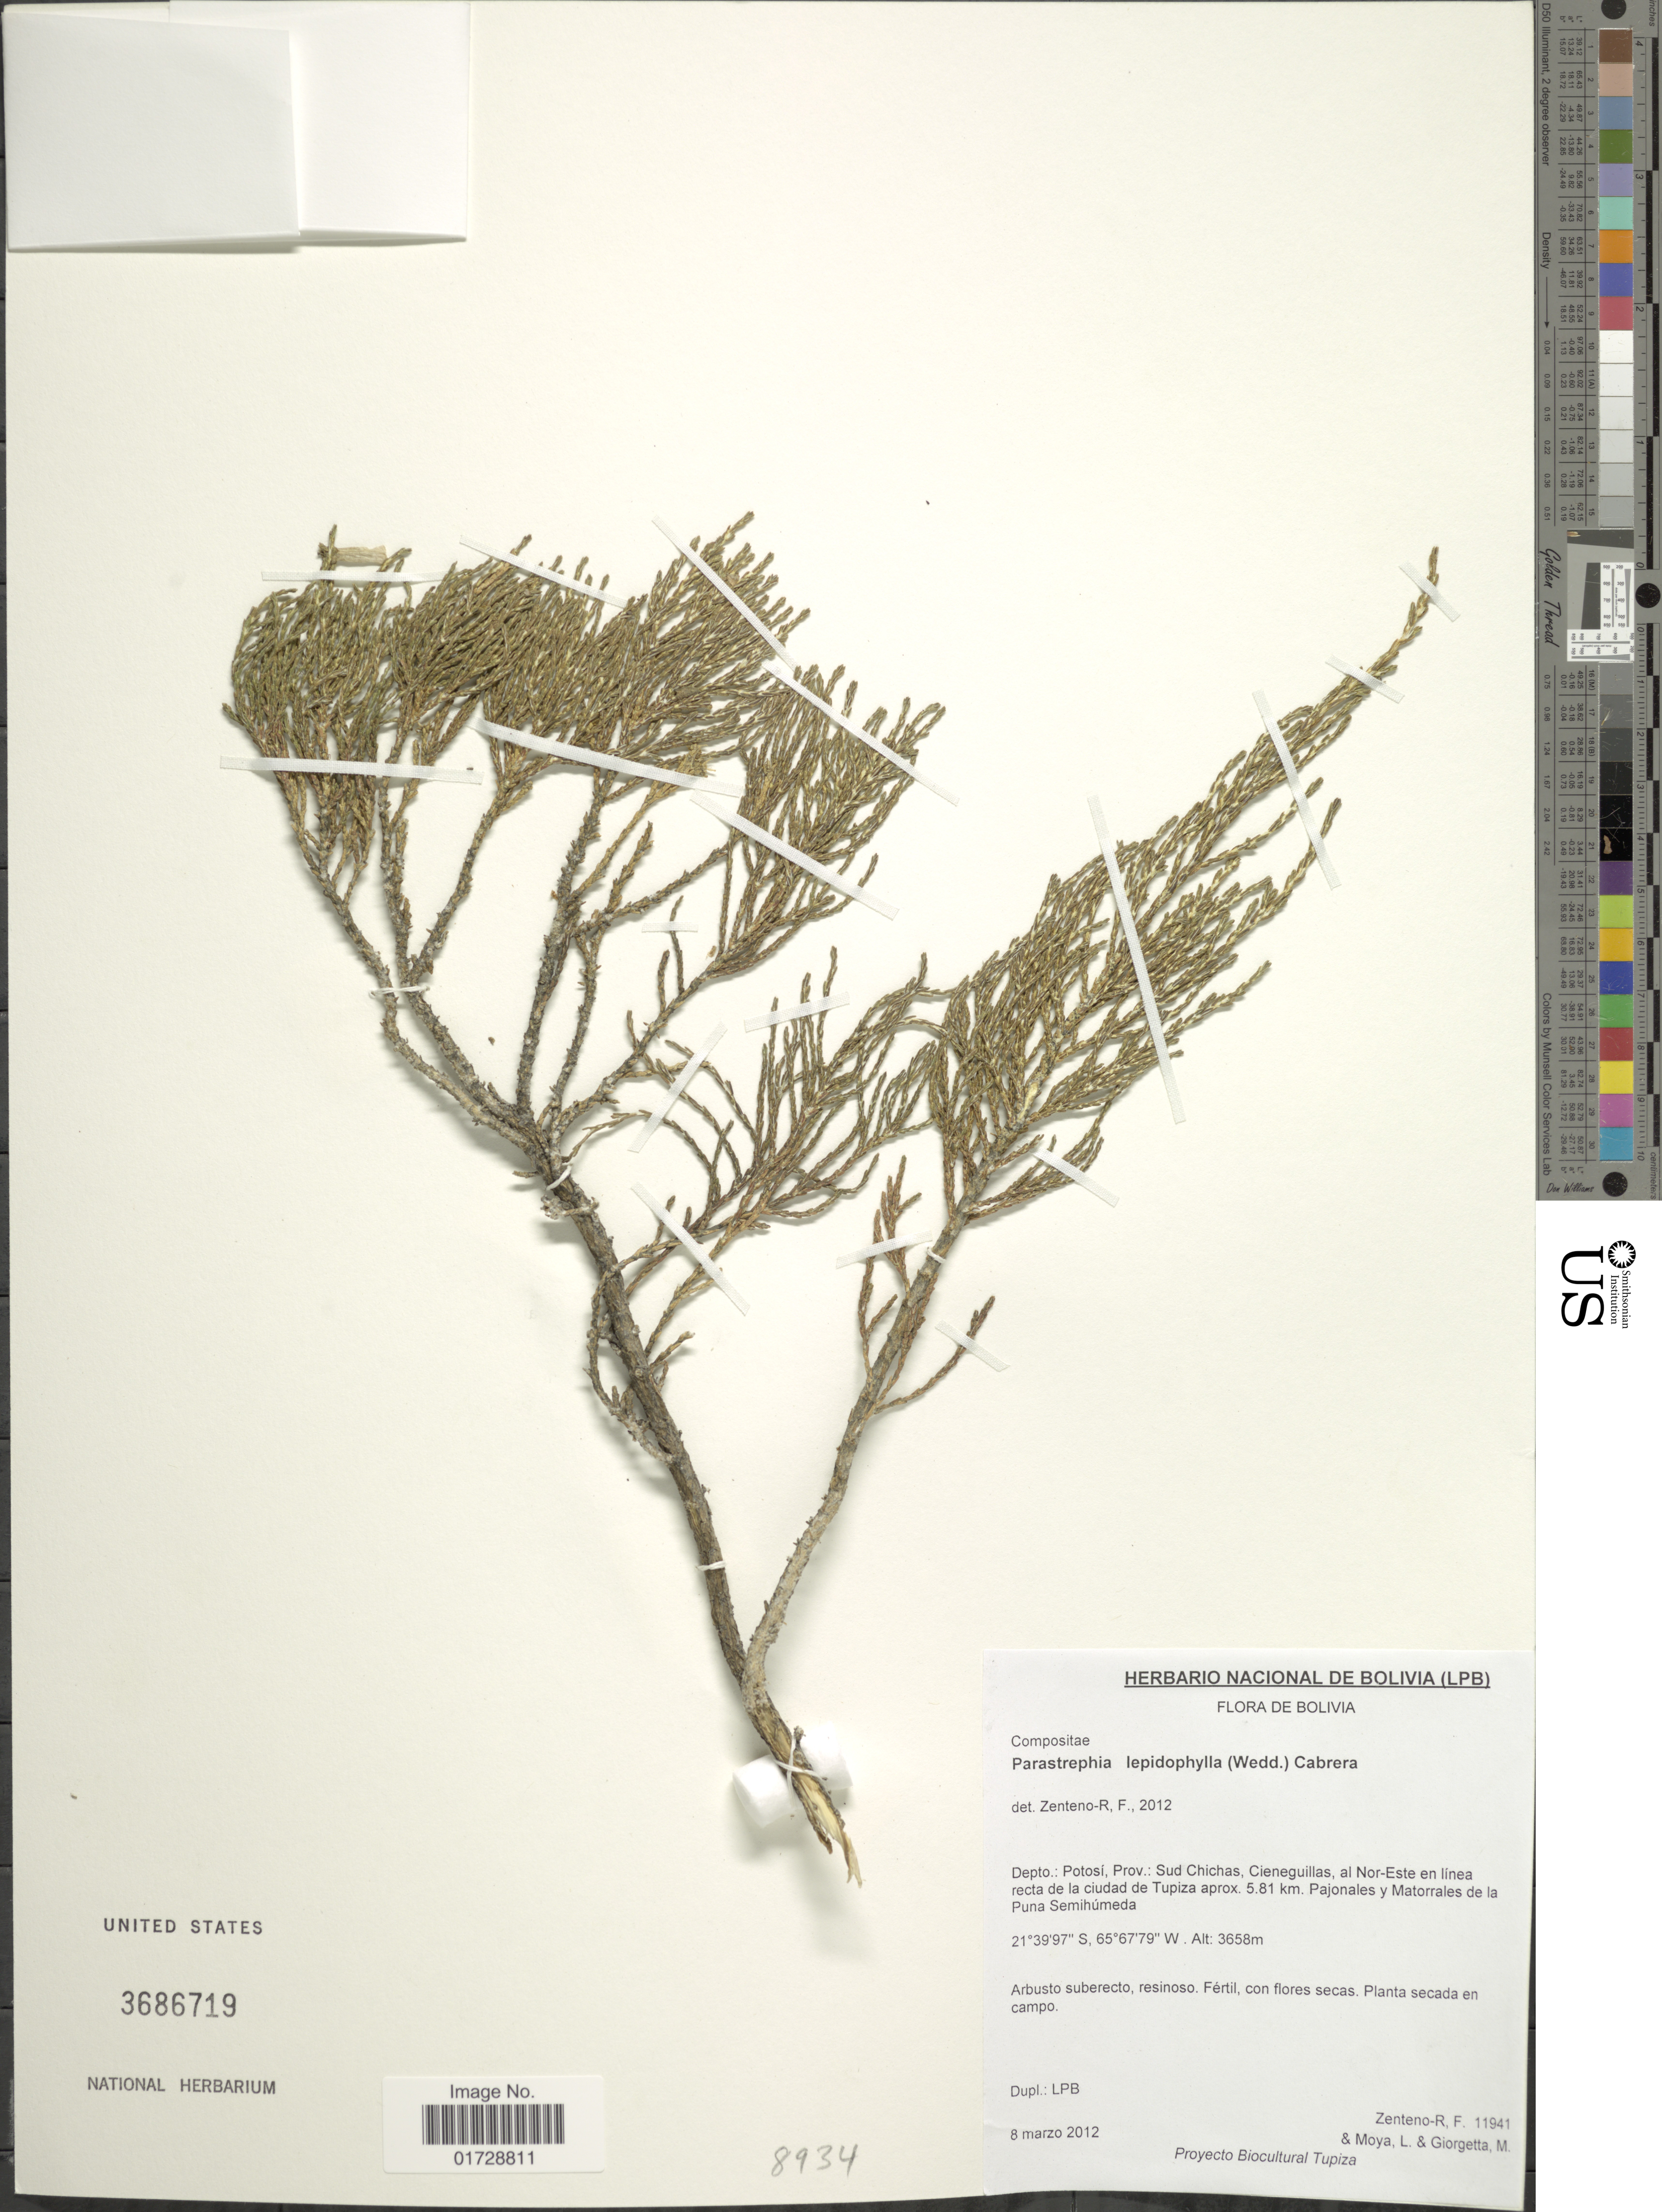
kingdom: Plantae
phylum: Tracheophyta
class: Magnoliopsida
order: Asterales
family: Asteraceae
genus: Parastrephia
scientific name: Parastrephia lepidophylla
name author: (Wedd.) Cabrera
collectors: F. Zenteno, L. Moya & M. Giorgetta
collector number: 11941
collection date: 2012-03-08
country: Bolivia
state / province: Potosi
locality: Prov. Sud Chichas, Cieneguillas, al Nor-Este en linea recta de la ciudad de Tupiza aprox. 5.81 km, Pajonales y Matorrales de la Puna Semihumeda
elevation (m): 3658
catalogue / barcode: US 3686719